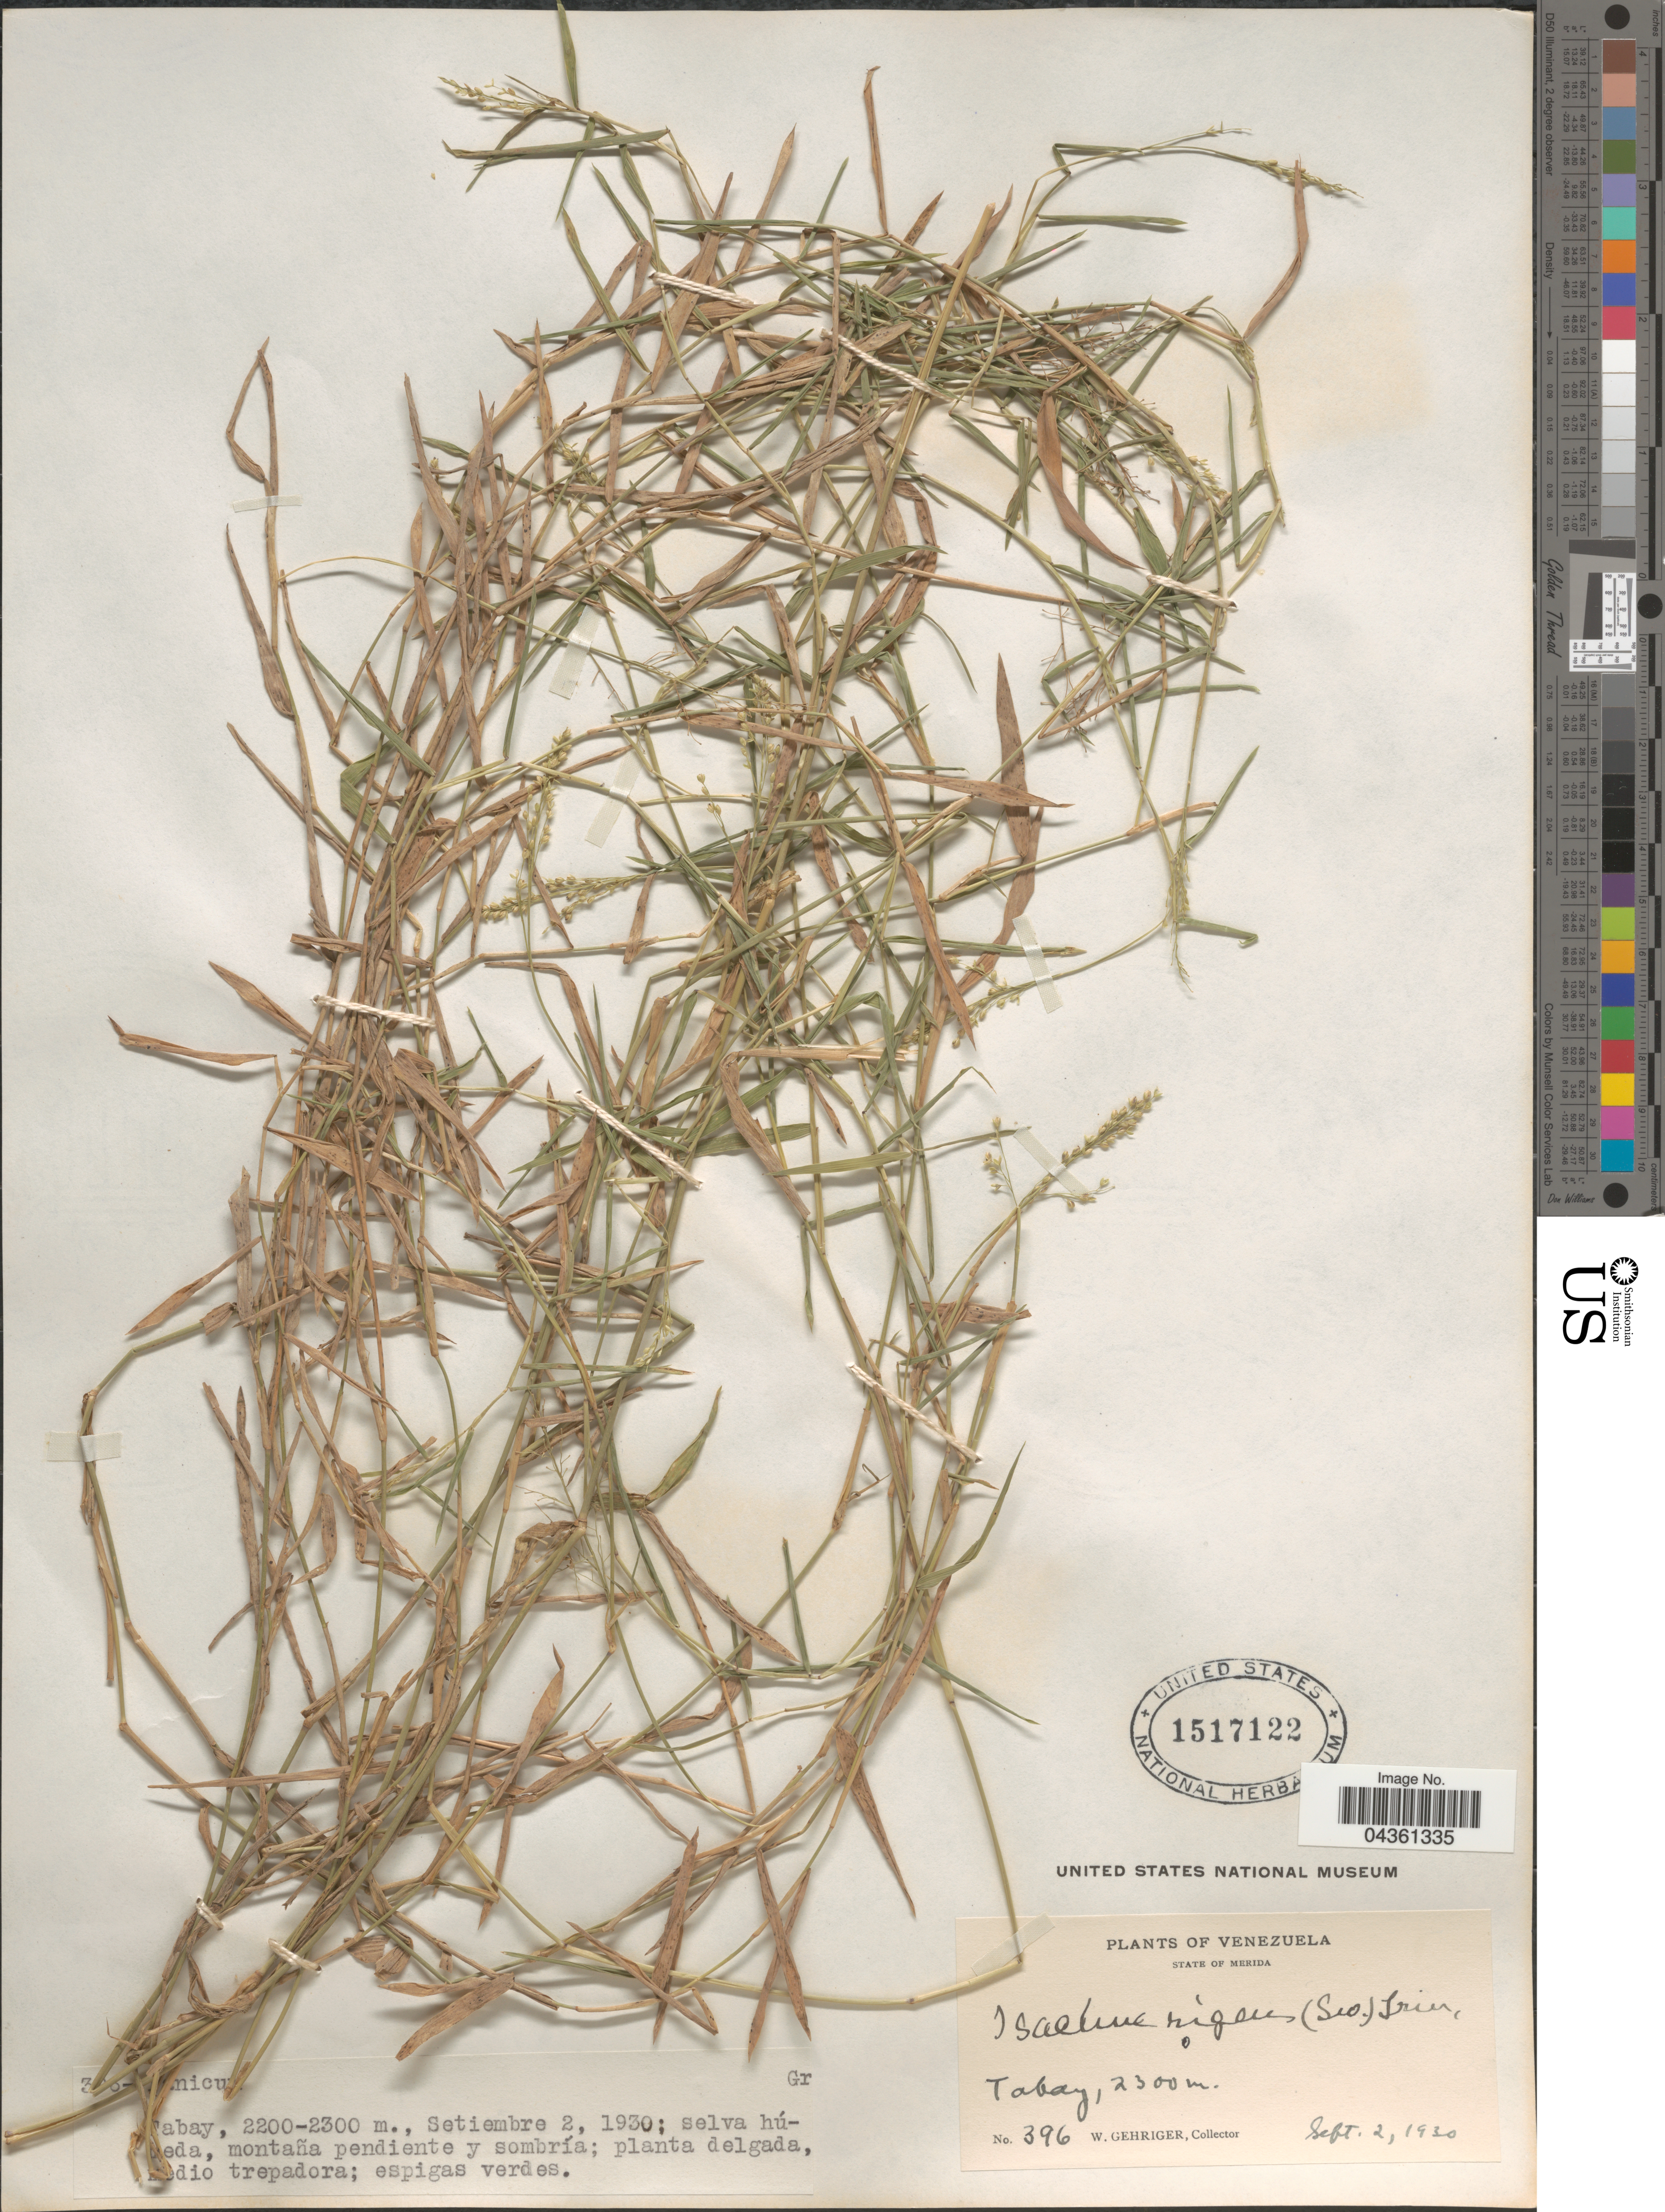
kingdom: Plantae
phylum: Tracheophyta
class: Liliopsida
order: Poales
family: Poaceae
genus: Isachne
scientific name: Isachne rigens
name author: (Sw.) Trin.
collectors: W. Gehriger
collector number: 396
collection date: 1930-09-02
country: Venezuela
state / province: Merida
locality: Tabay.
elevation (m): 2200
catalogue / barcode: US 1517122